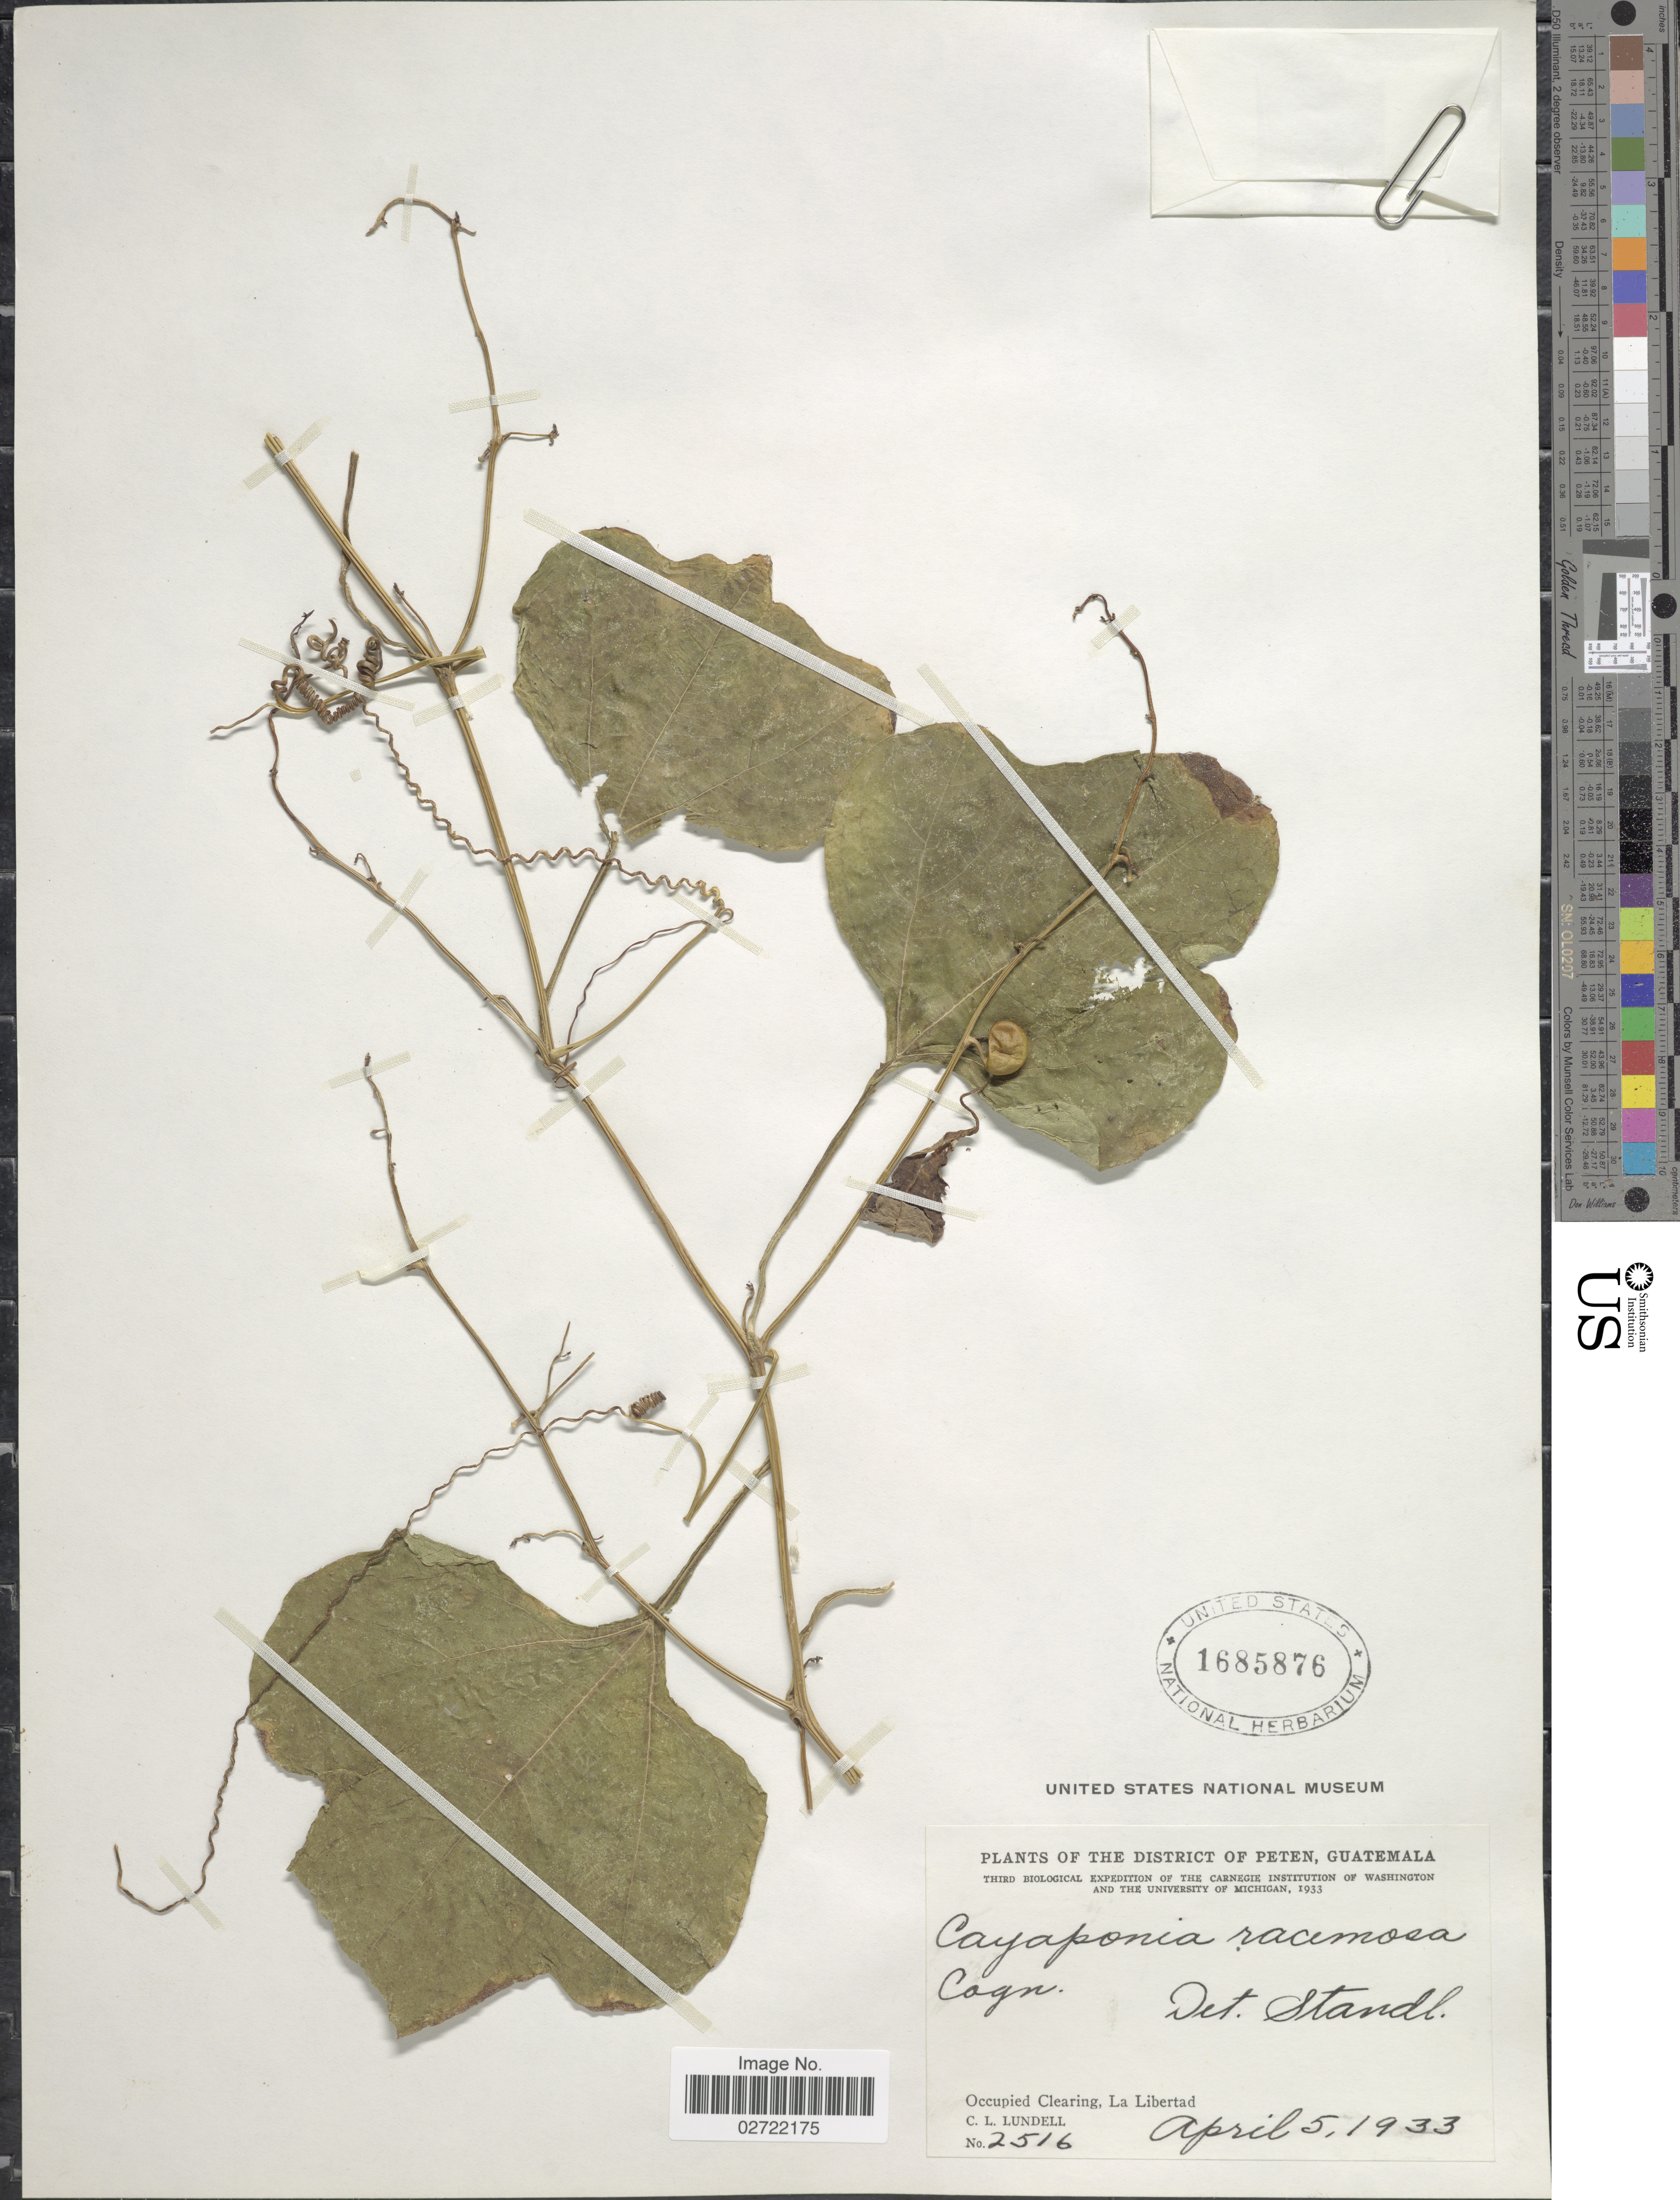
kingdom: Plantae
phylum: Tracheophyta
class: Magnoliopsida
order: Cucurbitales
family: Cucurbitaceae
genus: Cayaponia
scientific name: Cayaponia racemosa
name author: (Mill.) Cogn.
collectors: C. L. Lundell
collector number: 2516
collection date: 1933-04-05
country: Guatemala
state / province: El Petén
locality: District of Peten. Occupied Clearing, La Libertad.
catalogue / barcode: US 1685876